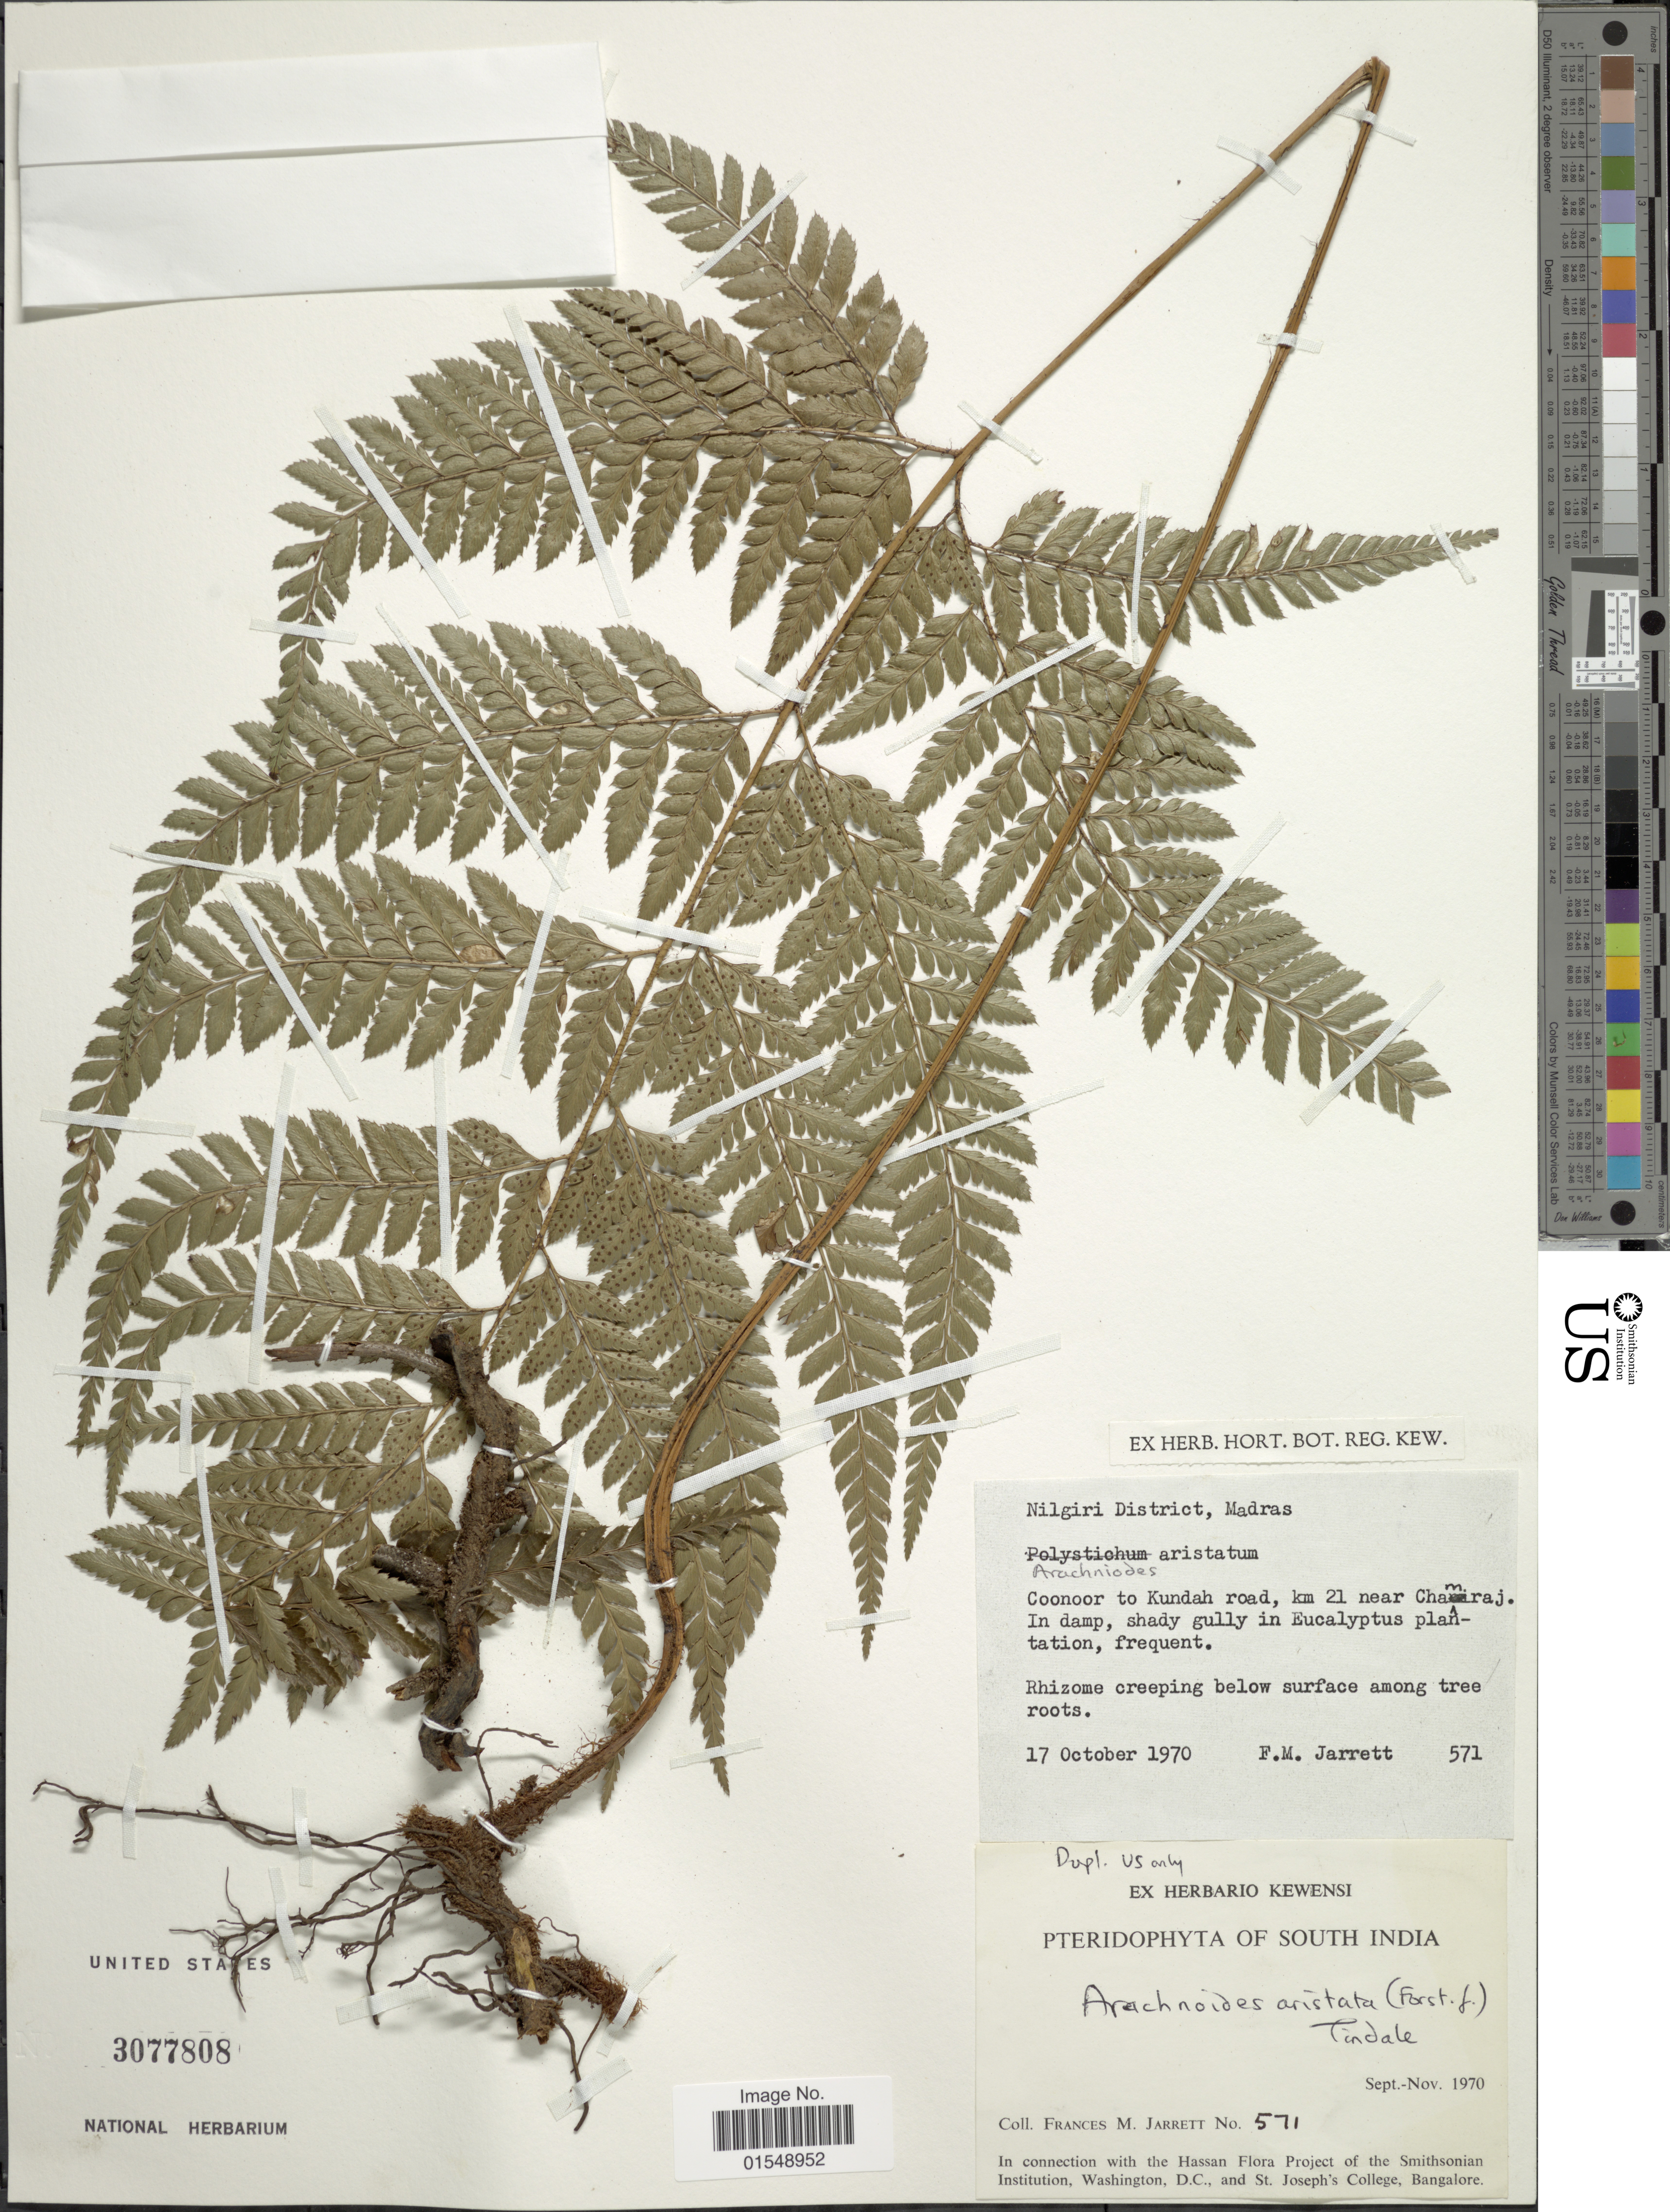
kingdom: Plantae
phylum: Tracheophyta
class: Polypodiopsida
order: Polypodiales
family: Dryopteridaceae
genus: Arachniodes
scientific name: Arachniodes aristata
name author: (G. Forst.) Tindale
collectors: F. M. Jarrett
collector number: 571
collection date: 1970-09/1970-11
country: India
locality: South India, Nilgiri District, Madras, Coonoor to Kundah road, km 21 near Chamraj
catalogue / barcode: US 3077808